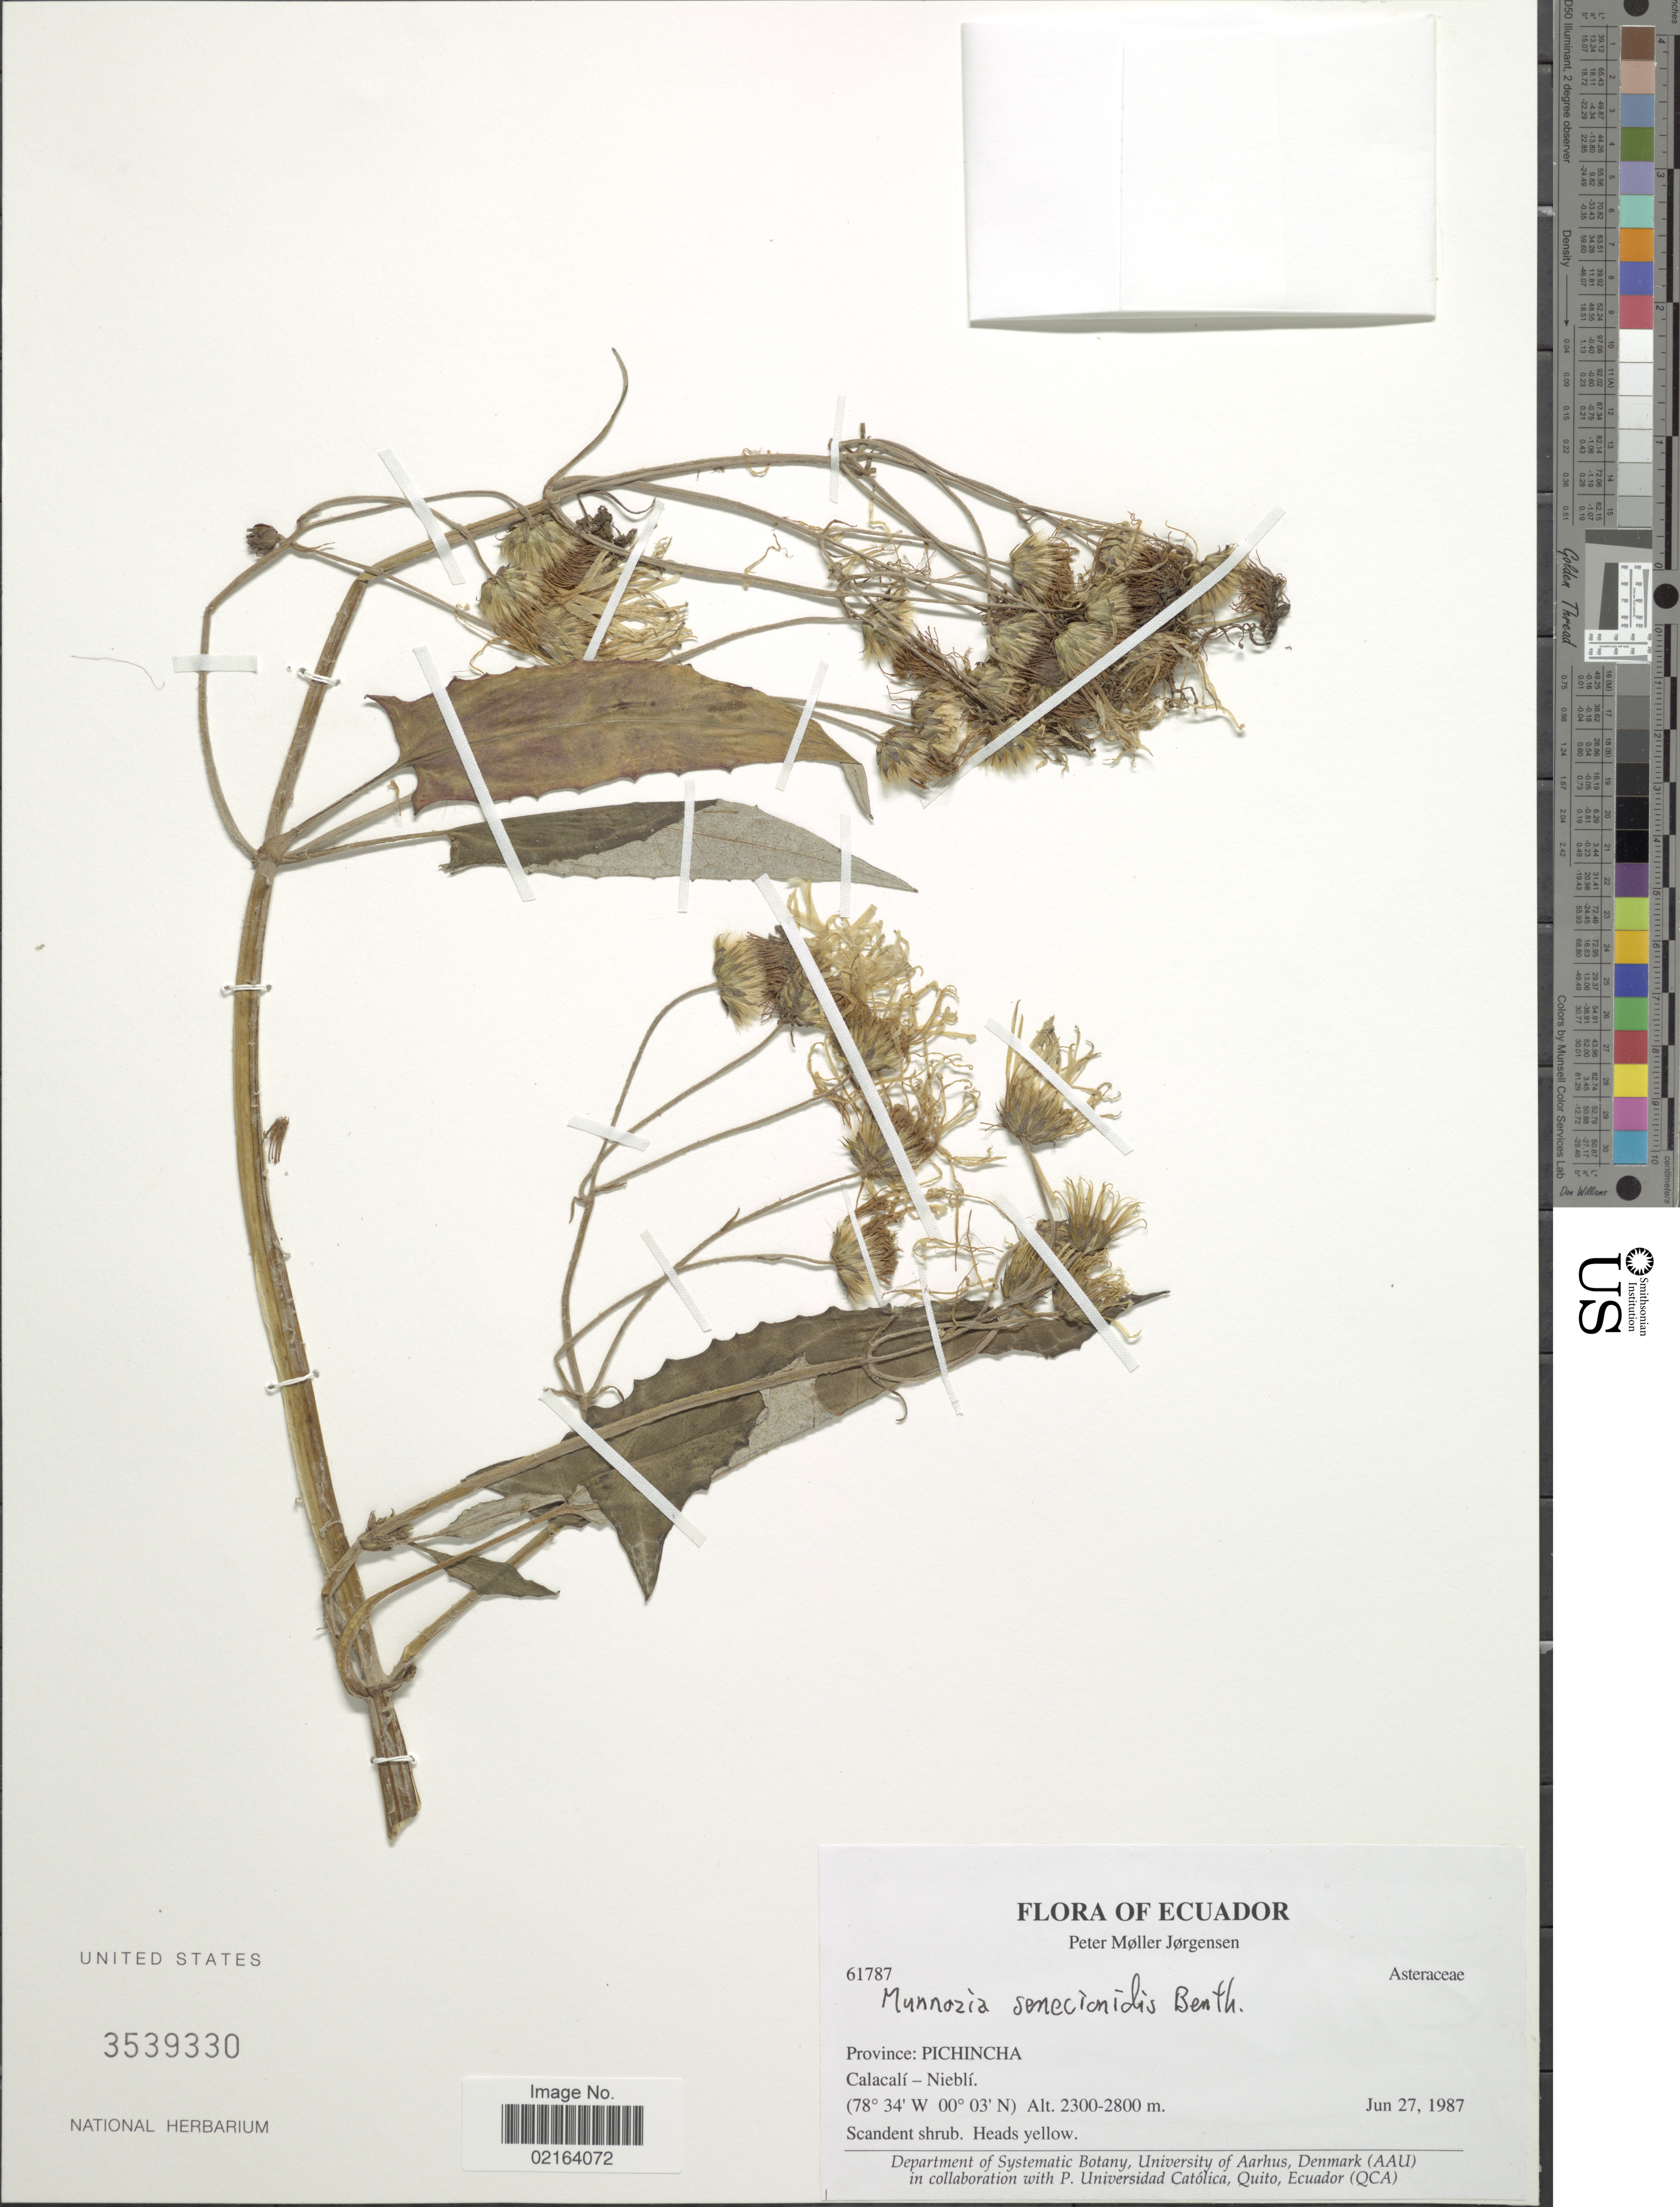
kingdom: Plantae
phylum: Tracheophyta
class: Magnoliopsida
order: Asterales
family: Asteraceae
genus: Munnozia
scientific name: Munnozia senecionidis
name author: Benth.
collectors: P. M. Jørgensen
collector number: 61787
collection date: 1987-06-27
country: Ecuador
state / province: Pichincha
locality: Calacali-Niebli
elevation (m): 2300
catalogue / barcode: US 3539330